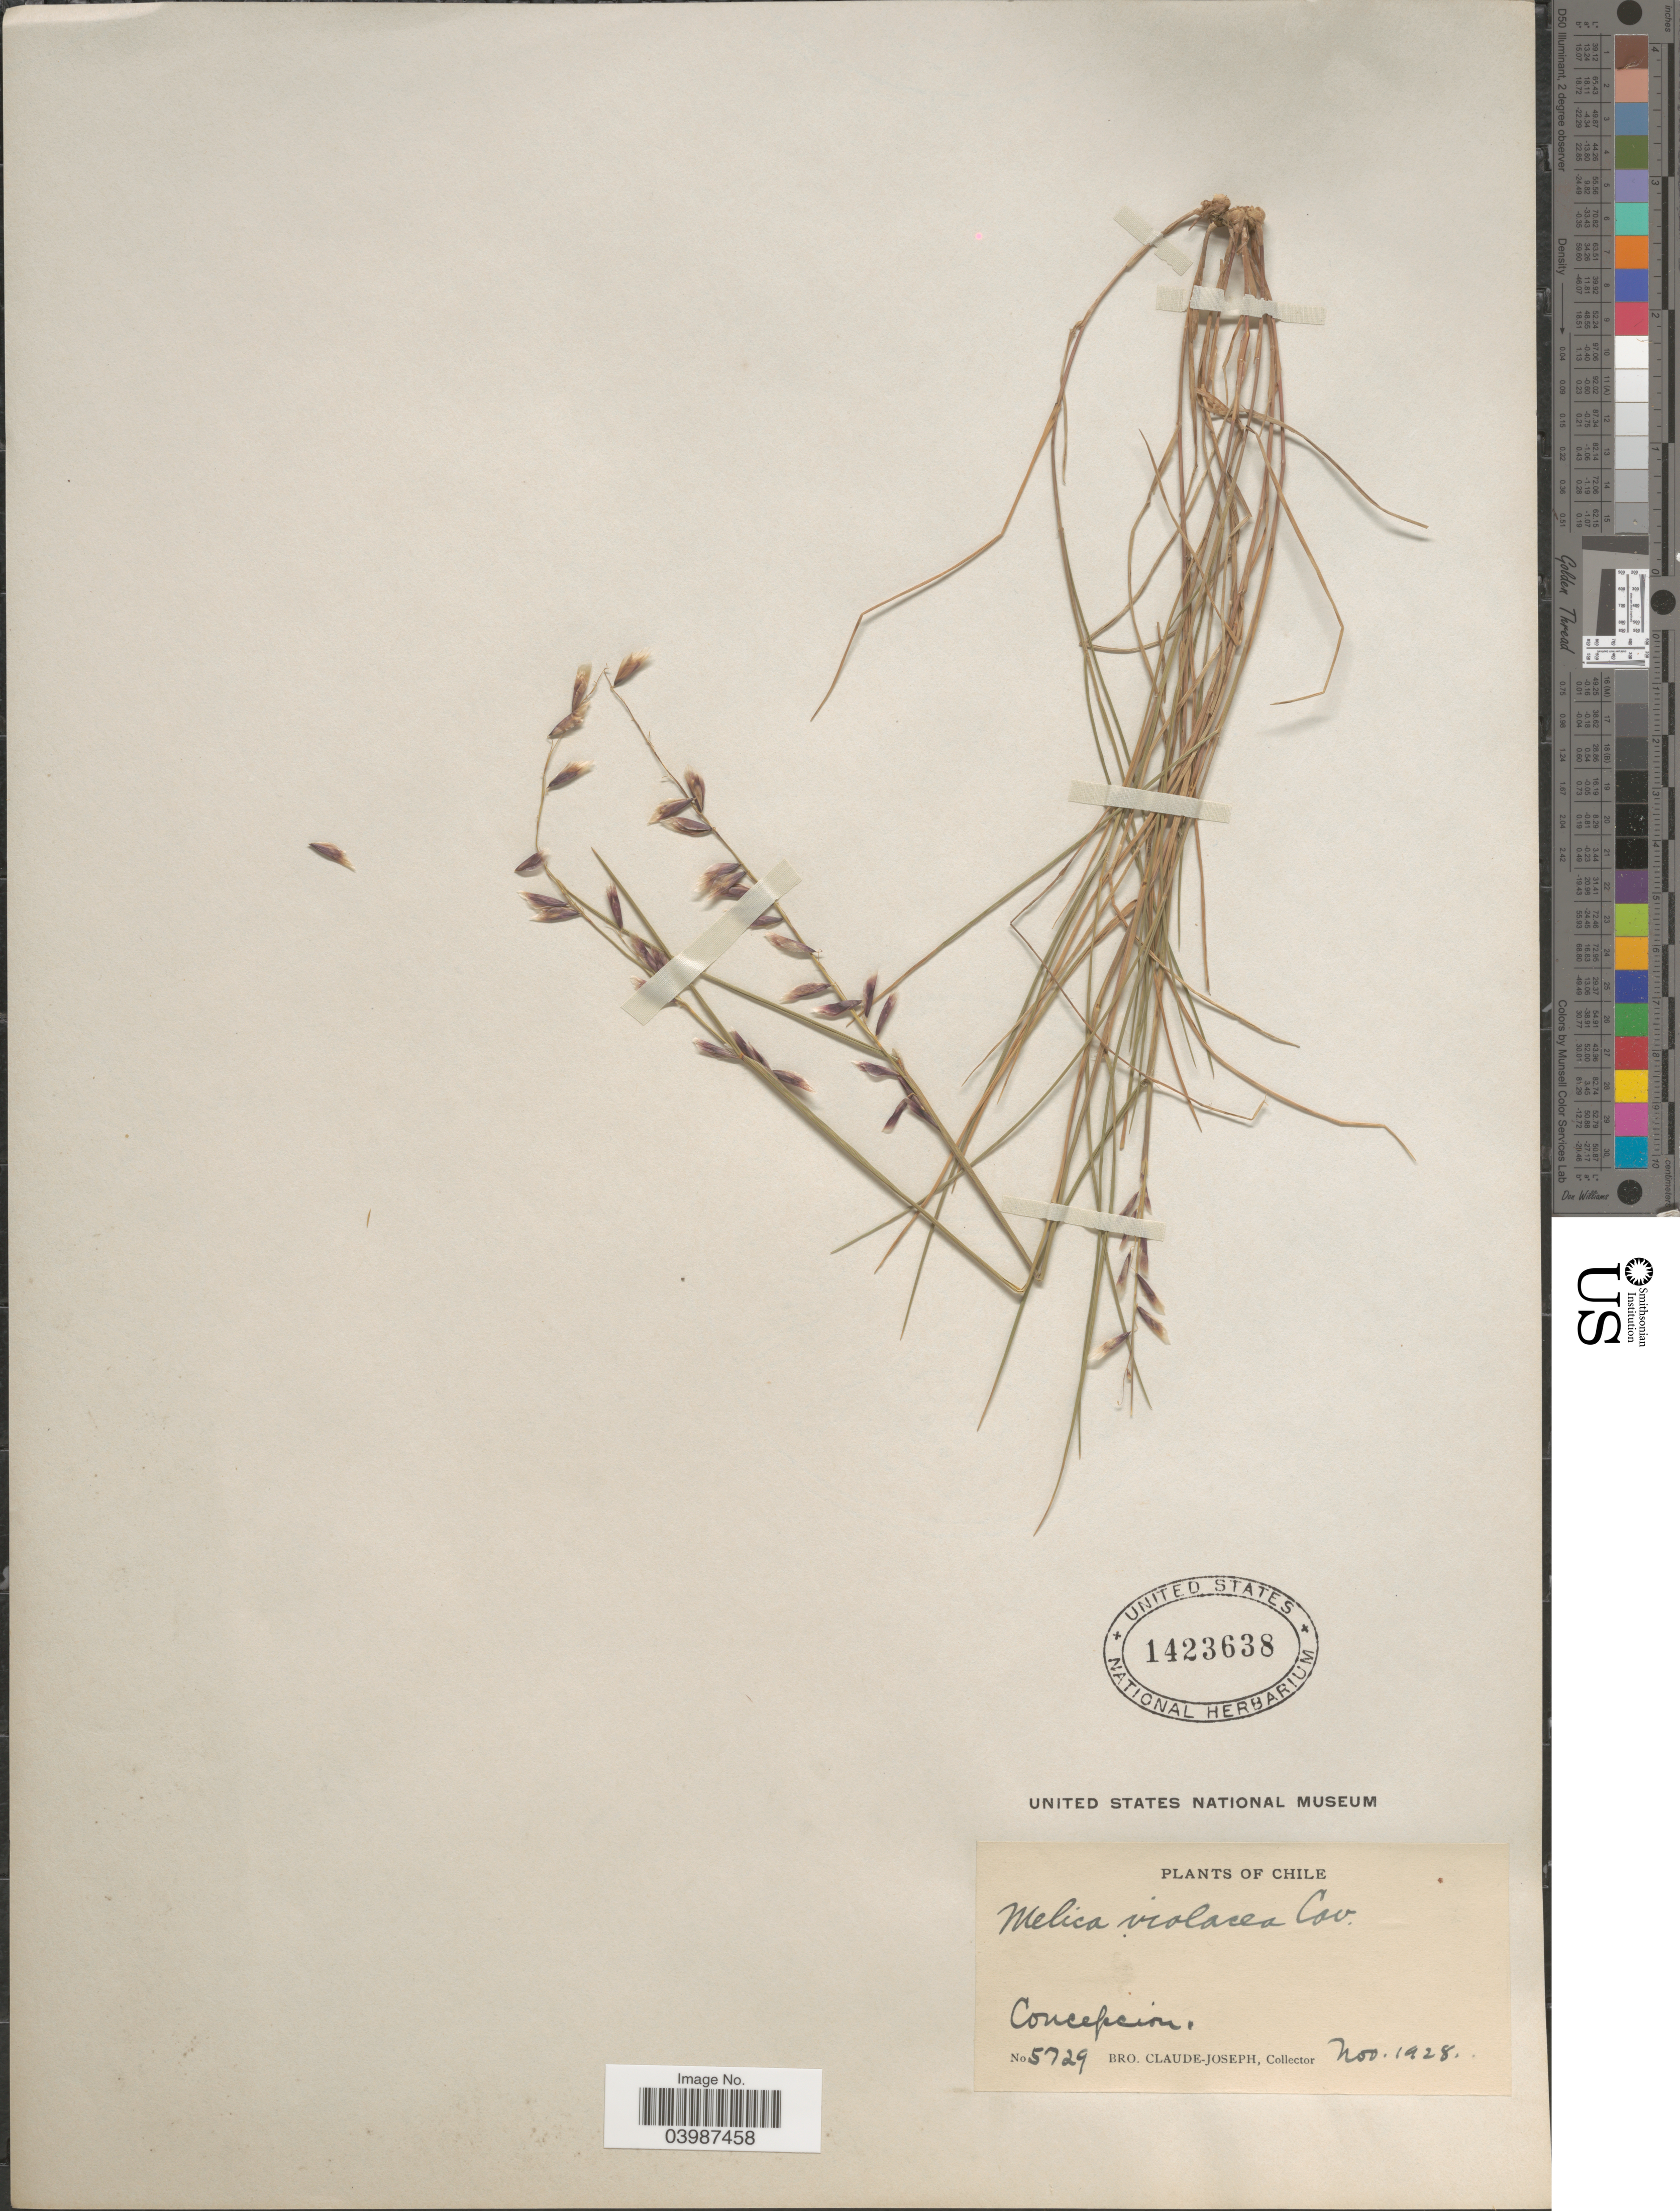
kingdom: Plantae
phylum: Tracheophyta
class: Liliopsida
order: Poales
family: Poaceae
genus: Melica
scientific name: Melica violacea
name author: Cav.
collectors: Bro. Claude-Joseph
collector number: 5729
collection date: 1928-11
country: Chile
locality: Concepcion.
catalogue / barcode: US 1423638